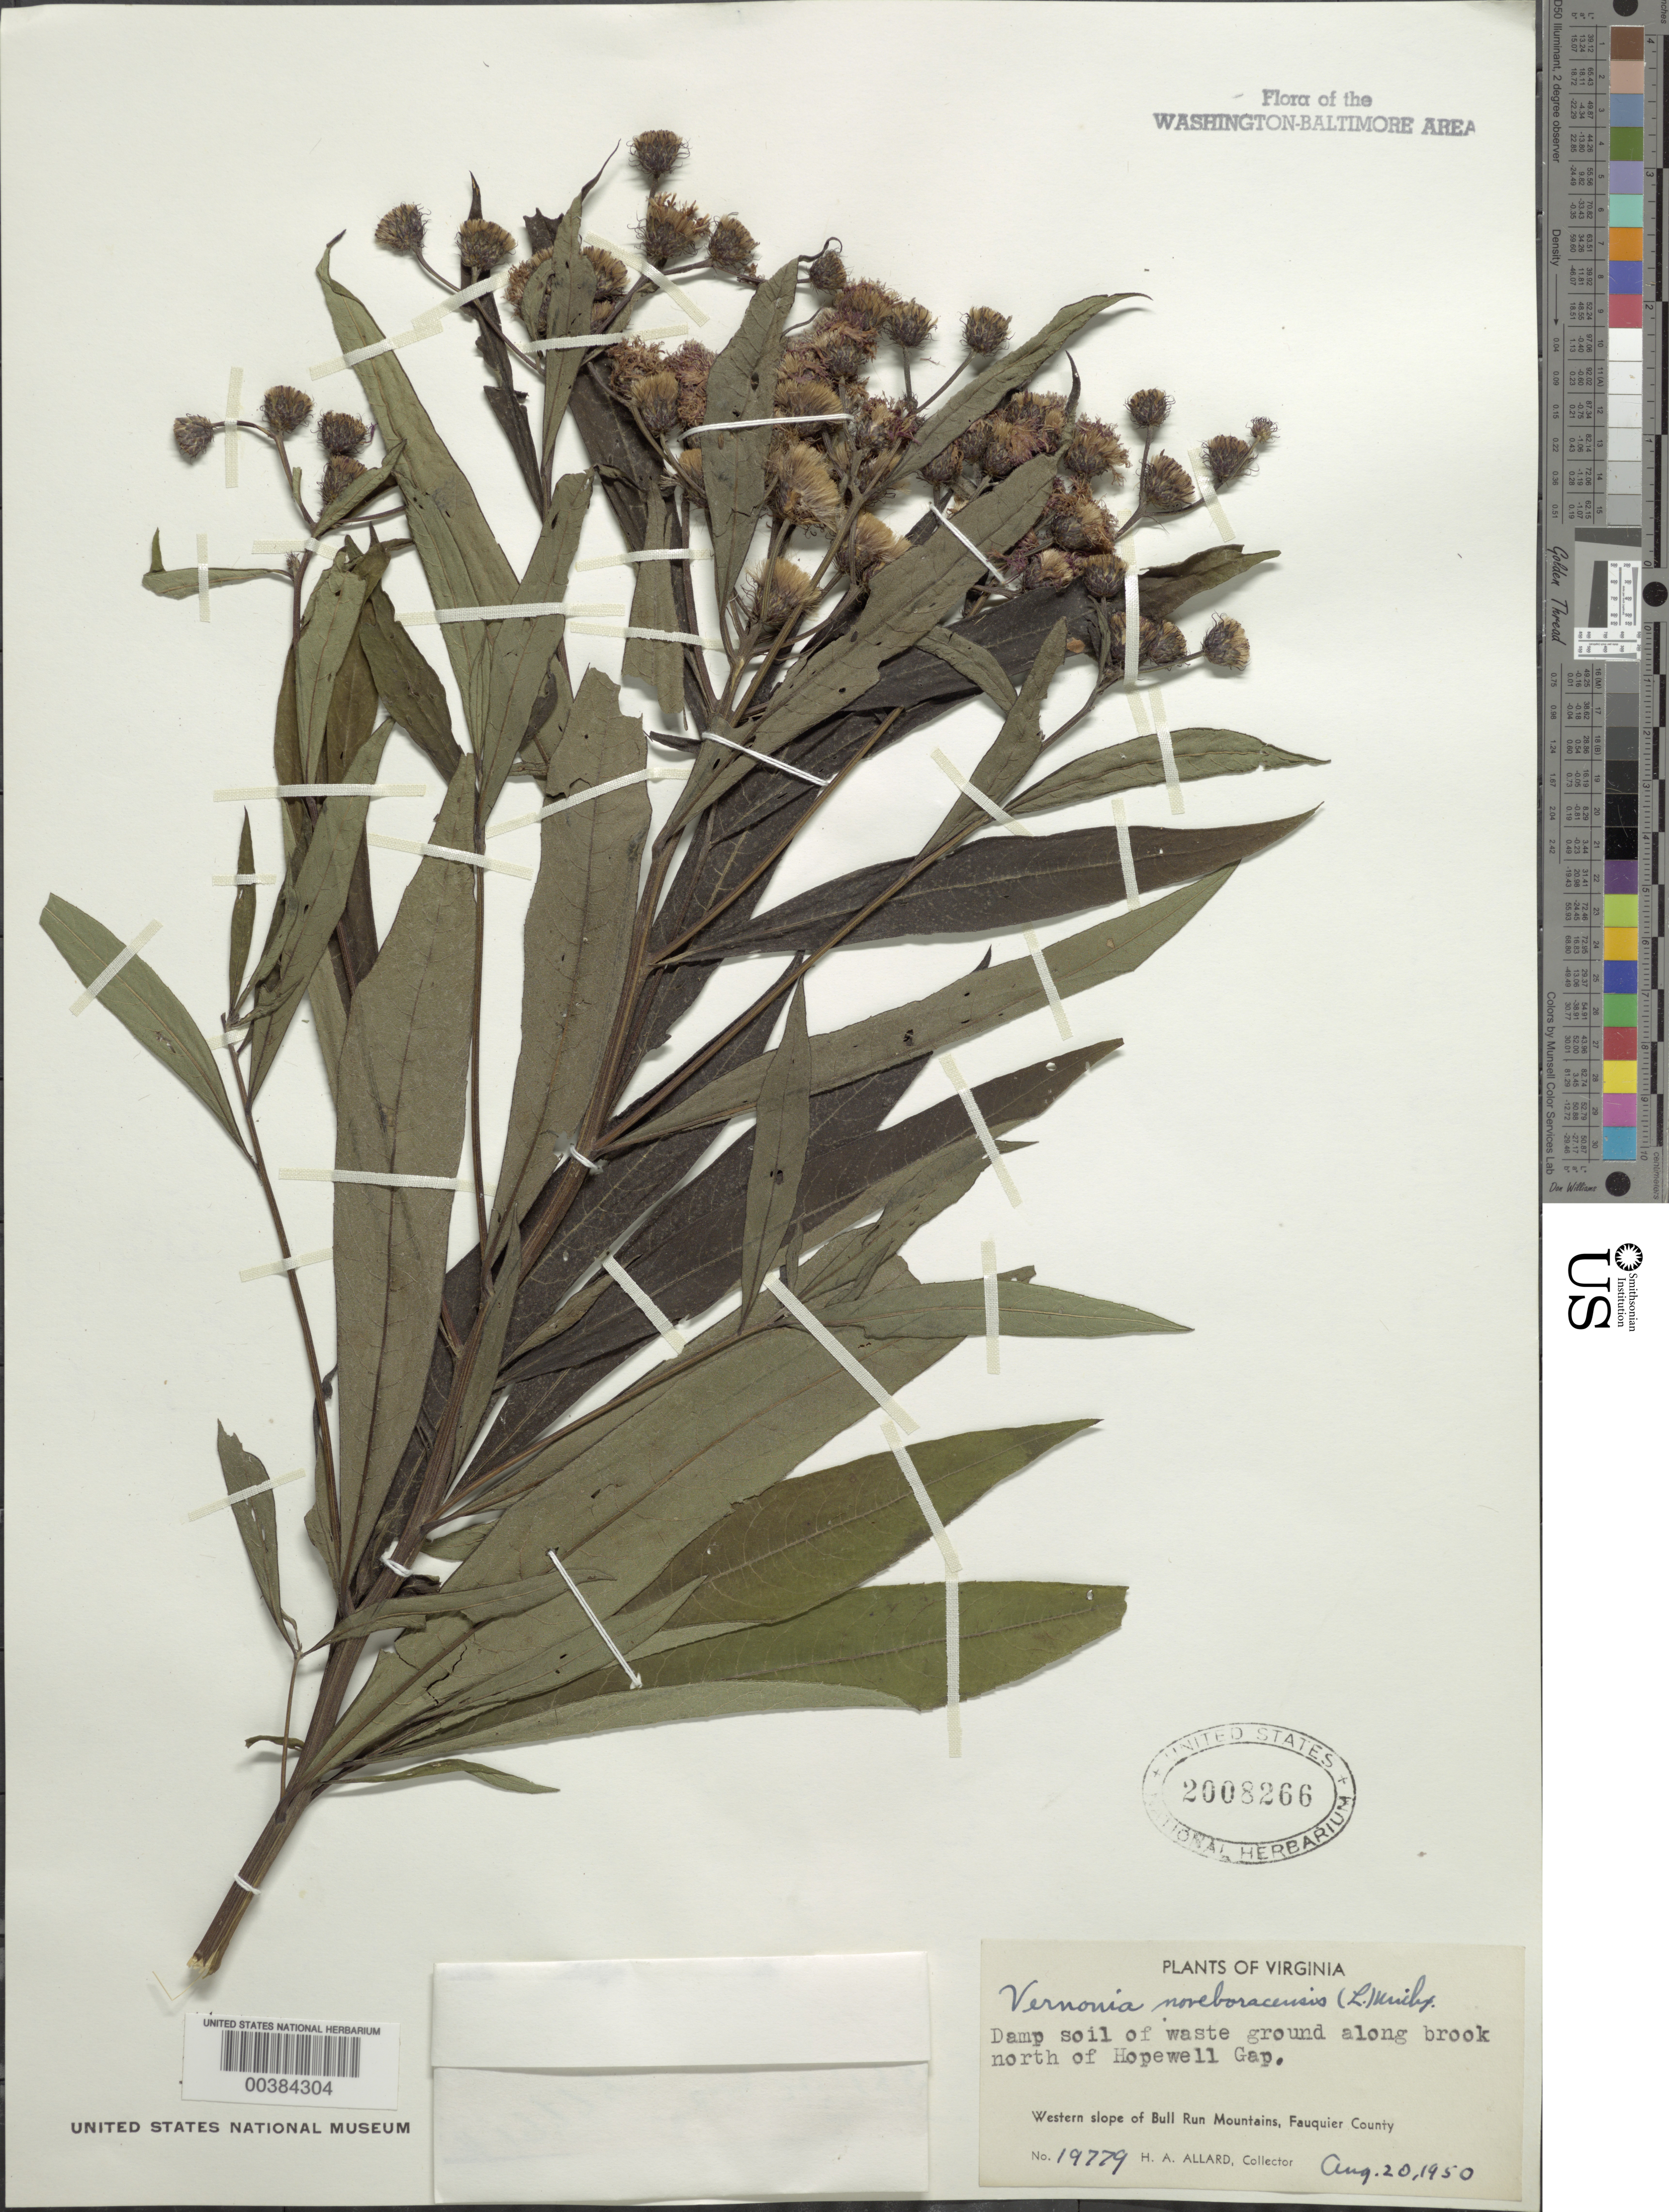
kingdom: Plantae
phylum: Tracheophyta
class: Magnoliopsida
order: Asterales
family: Asteraceae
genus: Vernonia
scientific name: Vernonia noveboracensis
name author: (L.) Michx.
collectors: H. A. Allard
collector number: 19779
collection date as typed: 20 Aug 1950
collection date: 1950-08-20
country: United States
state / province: Virginia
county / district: Fauquier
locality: Blandfield Wharf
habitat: Waste ground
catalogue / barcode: US 2008266